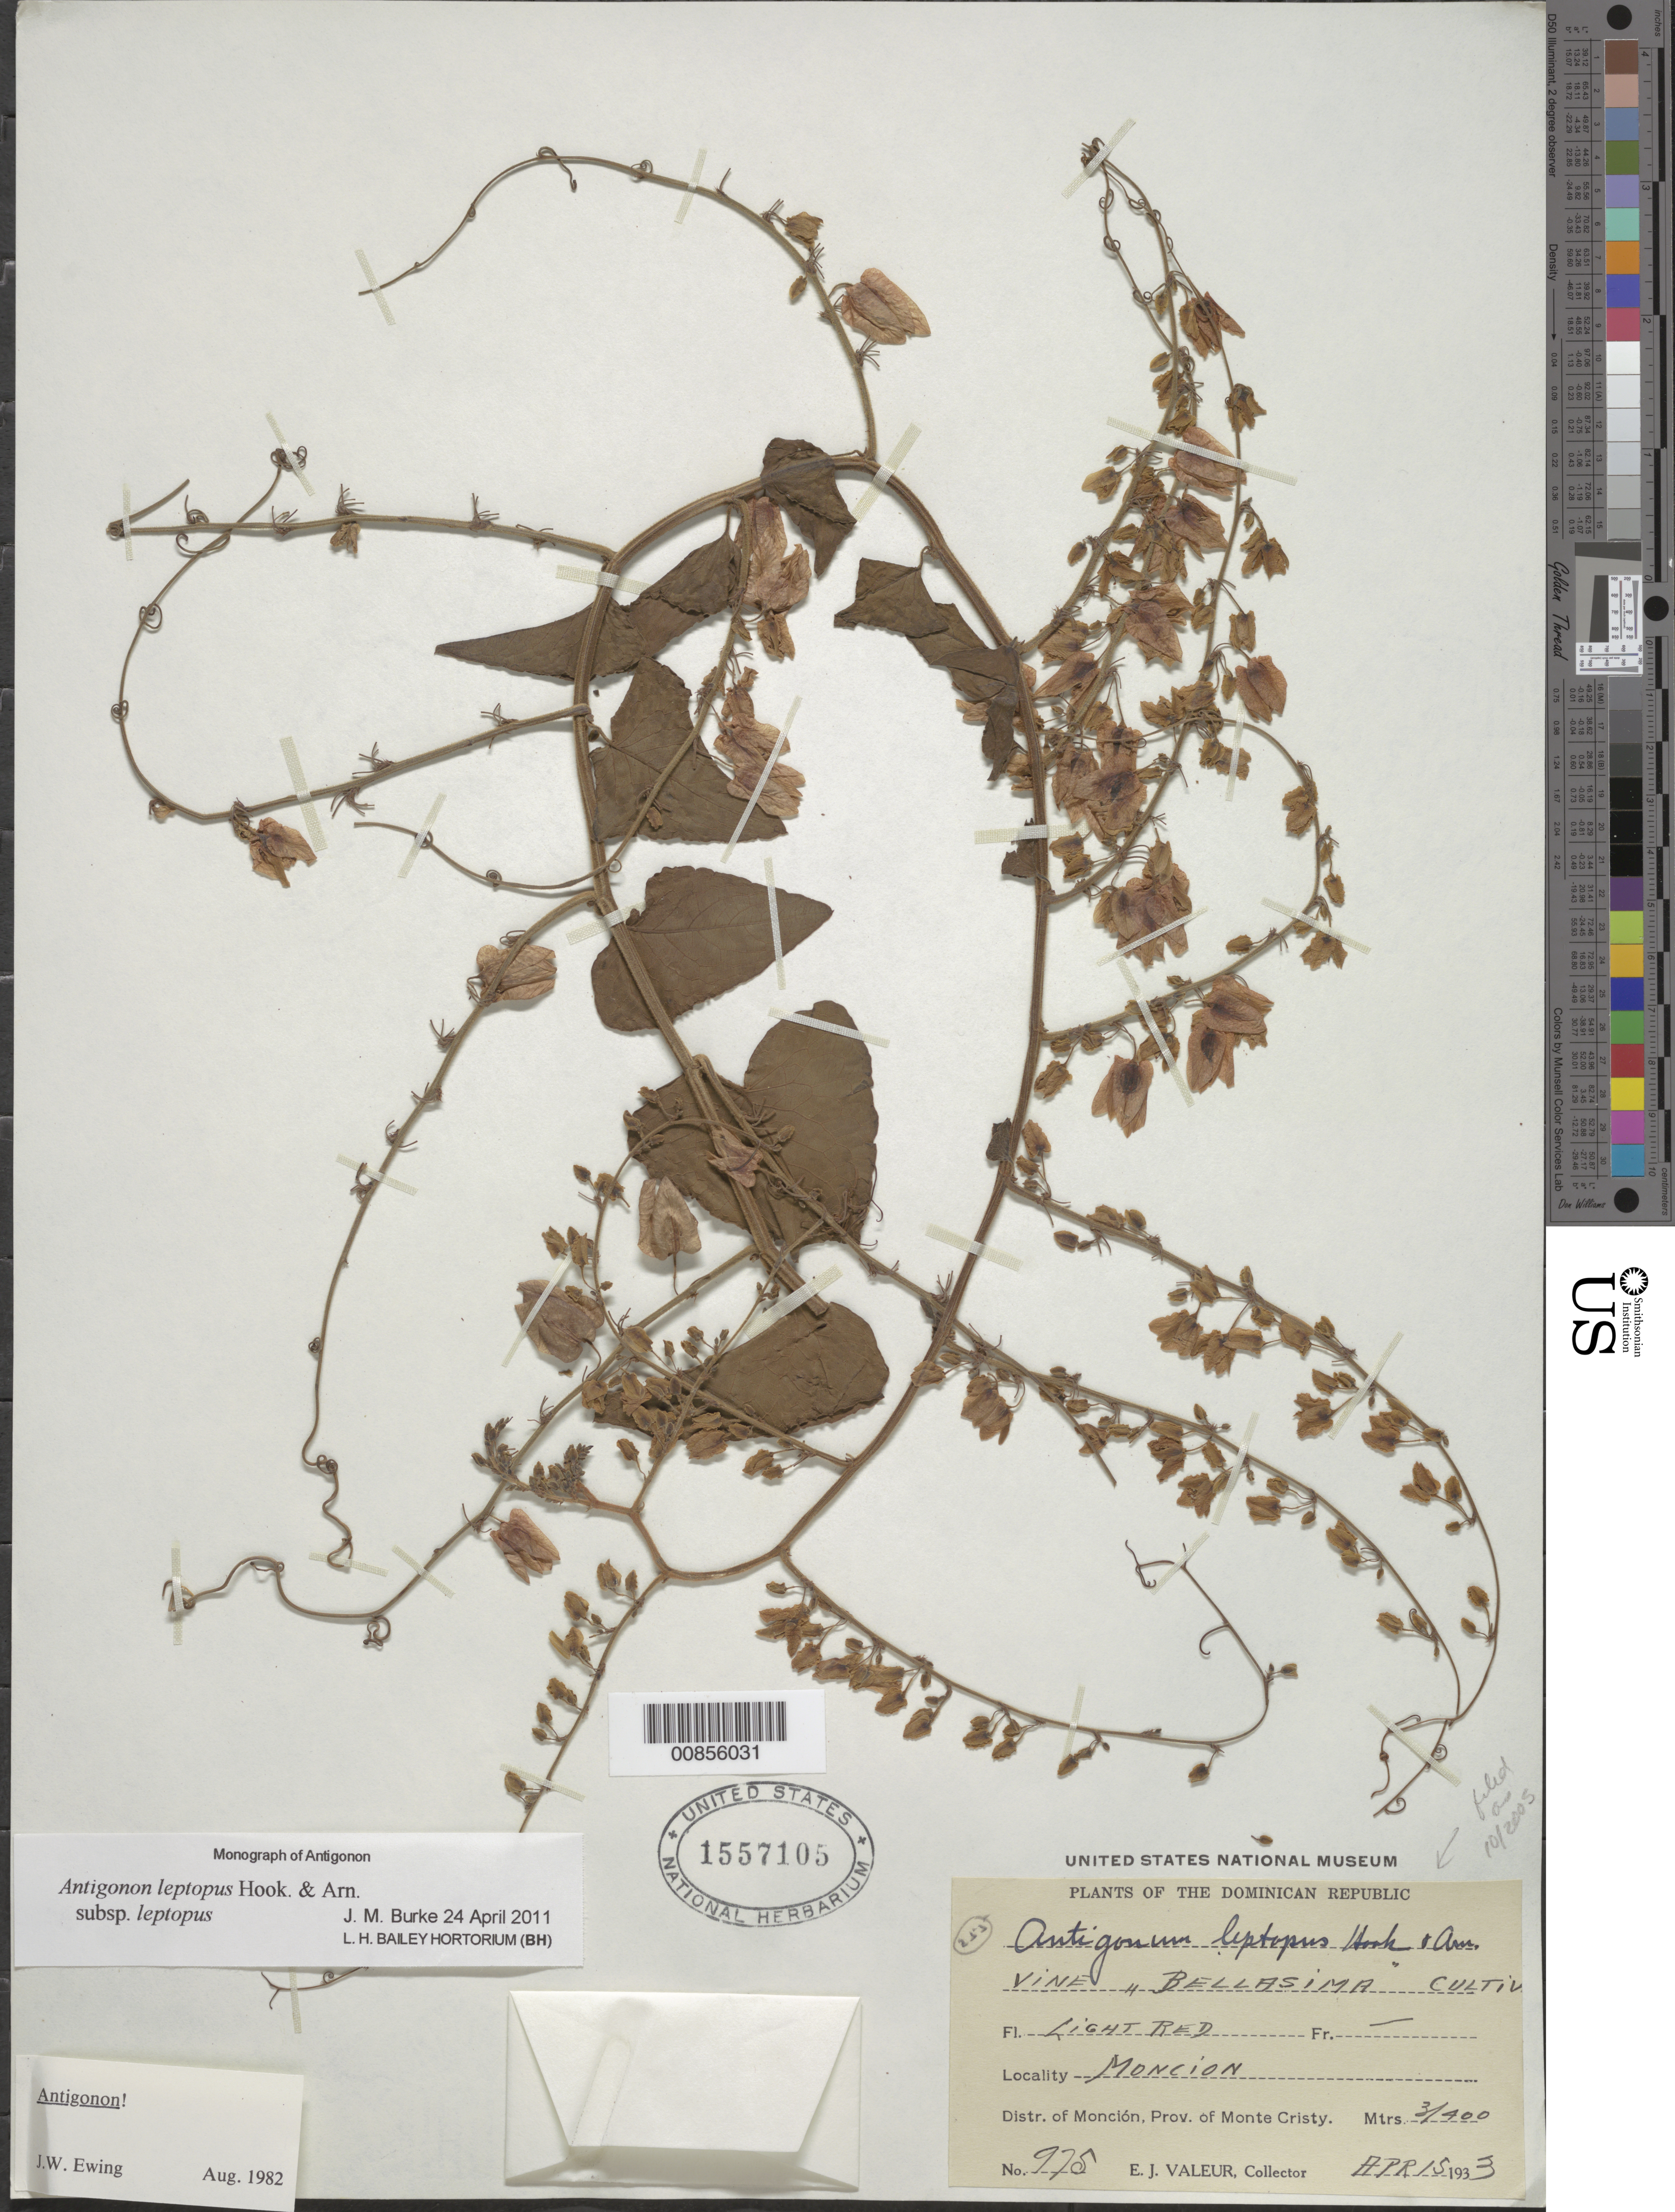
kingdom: Plantae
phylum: Tracheophyta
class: Magnoliopsida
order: Caryophyllales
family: Polygonaceae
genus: Antigonon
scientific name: Antigonon leptopus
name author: Hook. & Arn.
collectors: E. Valeur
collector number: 975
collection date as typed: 15 Apr 1933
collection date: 1933-04-15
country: Dominican Republic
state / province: Monte Cristi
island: Hispaniola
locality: Distr. of Monción, Monción.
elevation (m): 300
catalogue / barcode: US 1557105